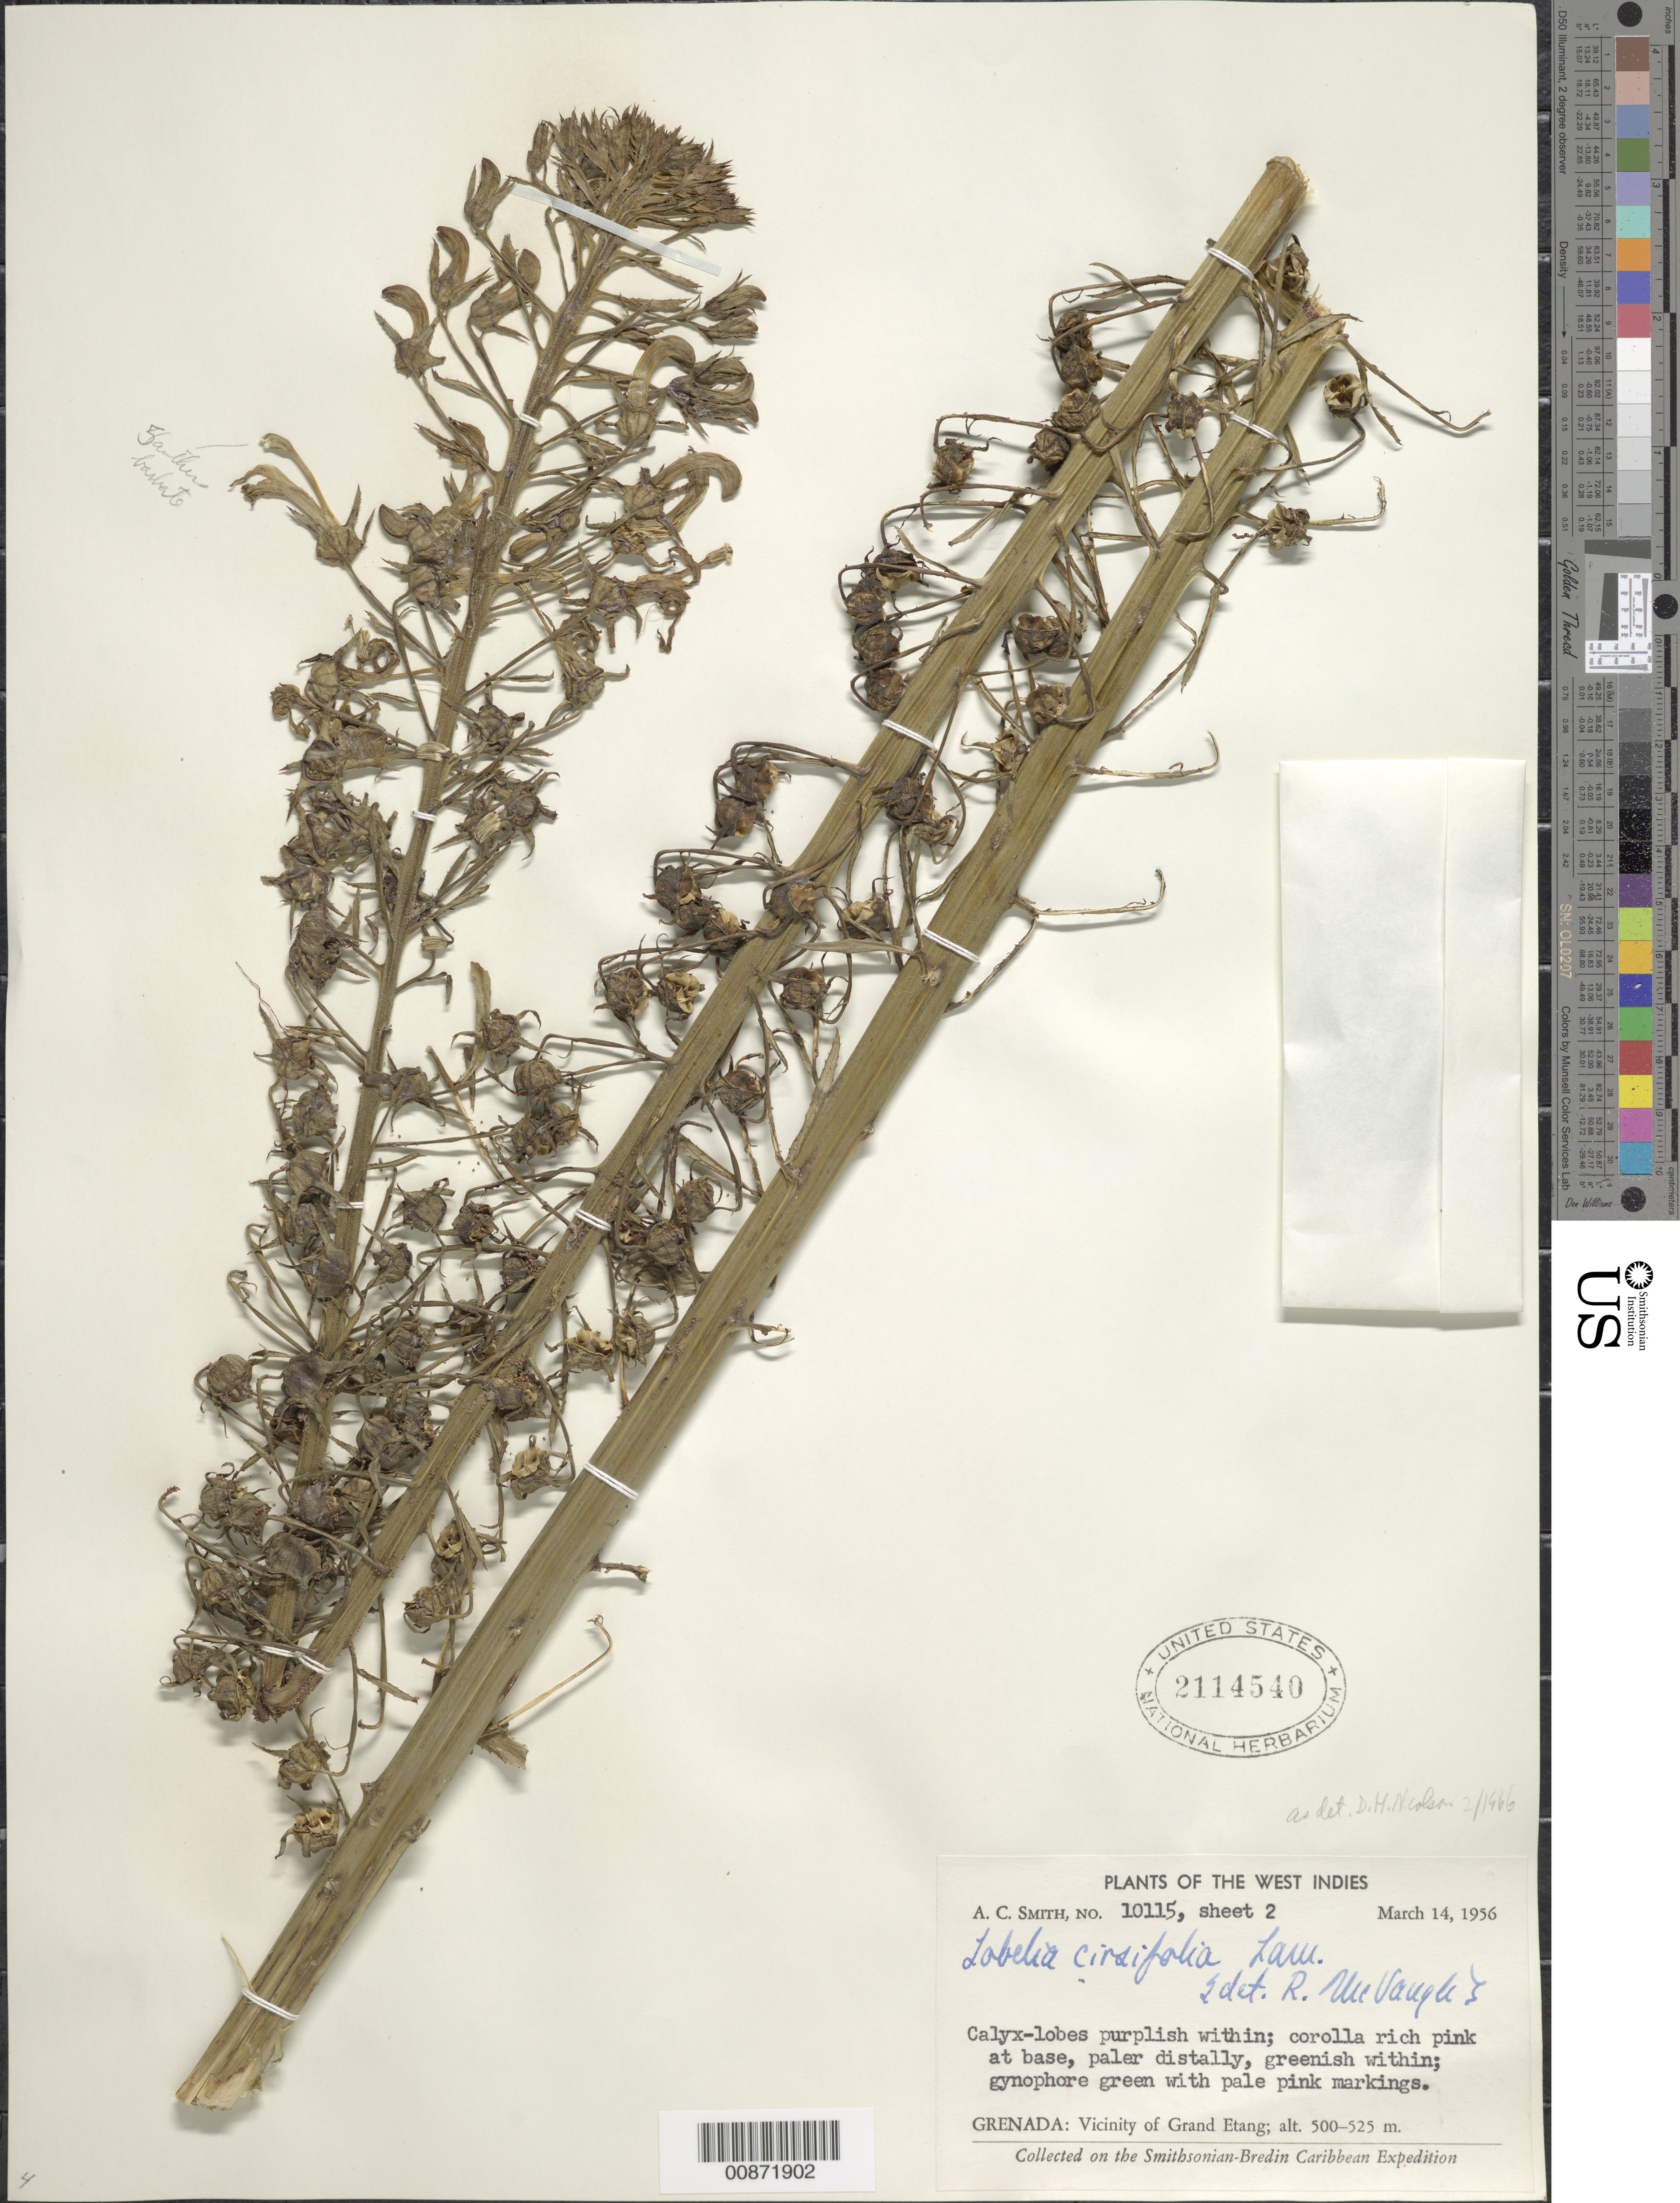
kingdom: Plantae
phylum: Tracheophyta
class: Magnoliopsida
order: Asterales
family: Campanulaceae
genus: Lobelia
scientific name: Lobelia cirsiifolia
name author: Lam.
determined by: McVaugh, R.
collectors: A. C. Smith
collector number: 10115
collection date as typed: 14 Mar 1956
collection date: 1956-03-14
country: Grenada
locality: Vicinity of Grand Etang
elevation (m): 500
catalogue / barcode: US 2114540